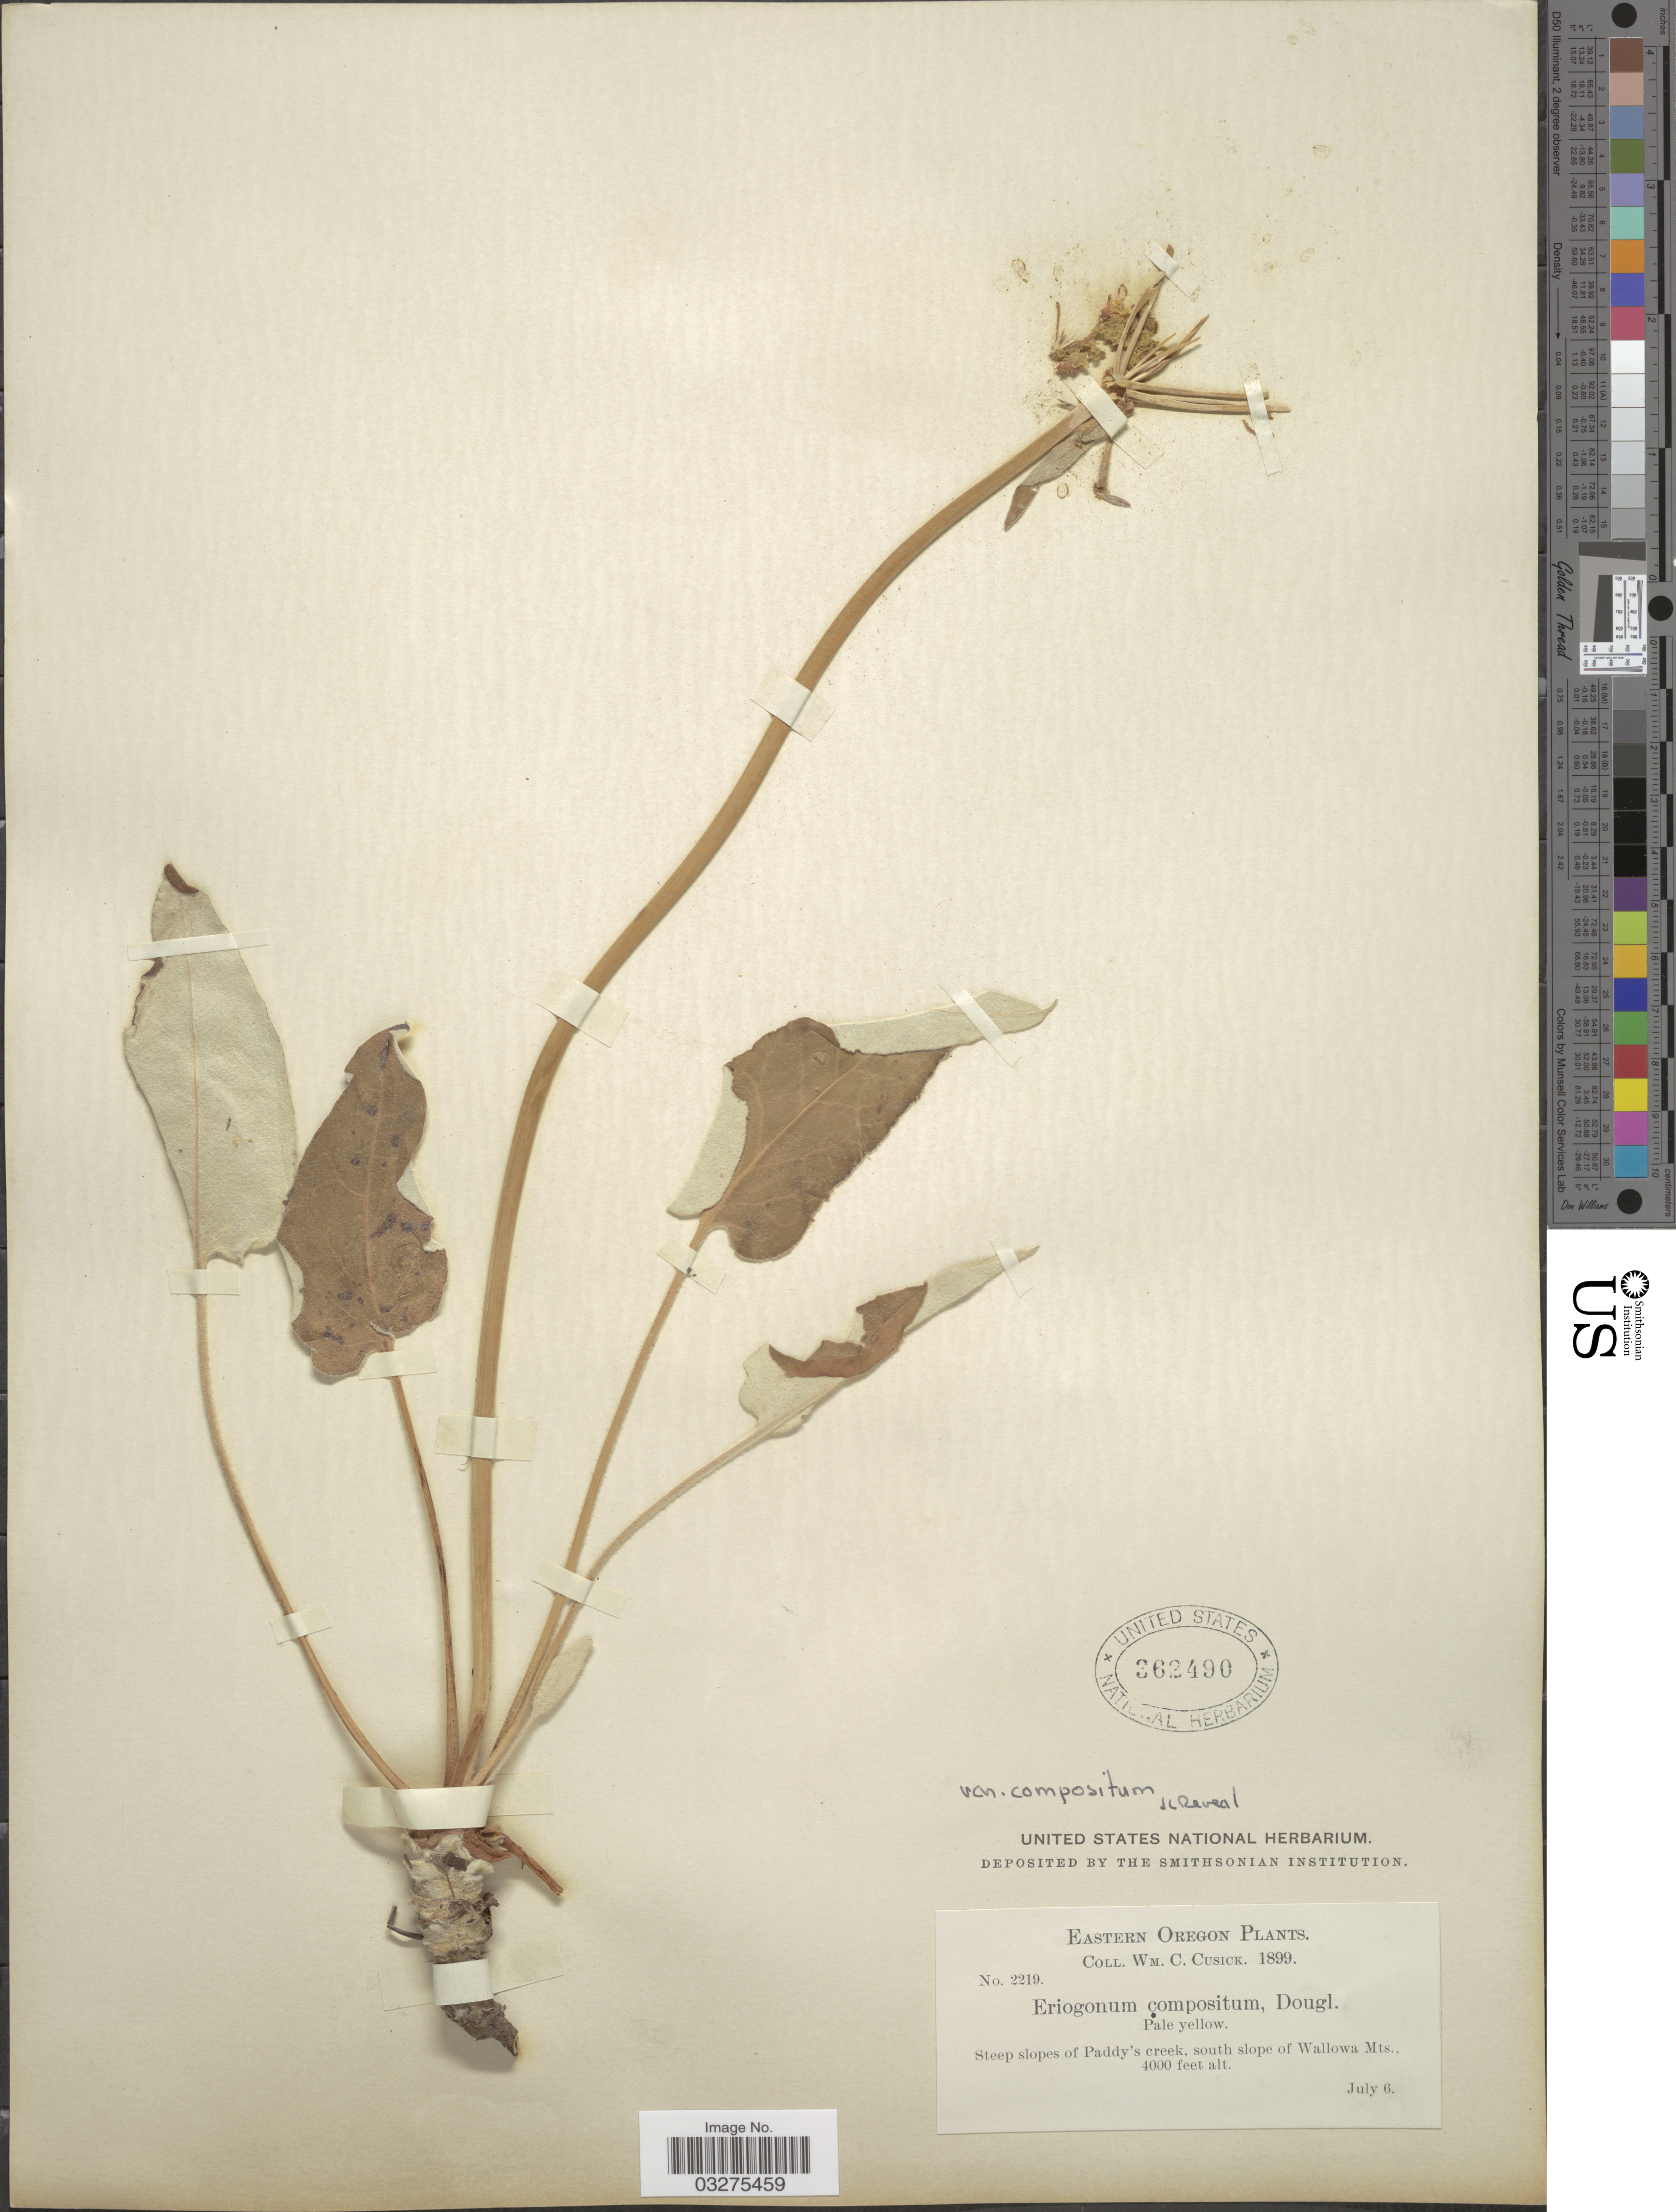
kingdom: Plantae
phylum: Tracheophyta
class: Magnoliopsida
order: Caryophyllales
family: Polygonaceae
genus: Eriogonum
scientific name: Eriogonum compositum var. compositum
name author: Douglas ex Benth.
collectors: W. C. Cusick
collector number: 2219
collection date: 1899-07-06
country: United States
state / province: Oregon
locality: Eastern Oregon. Steep slopes of Paddy's creek, south slope of Wallowa Mts.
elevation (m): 1219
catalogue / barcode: US 362490